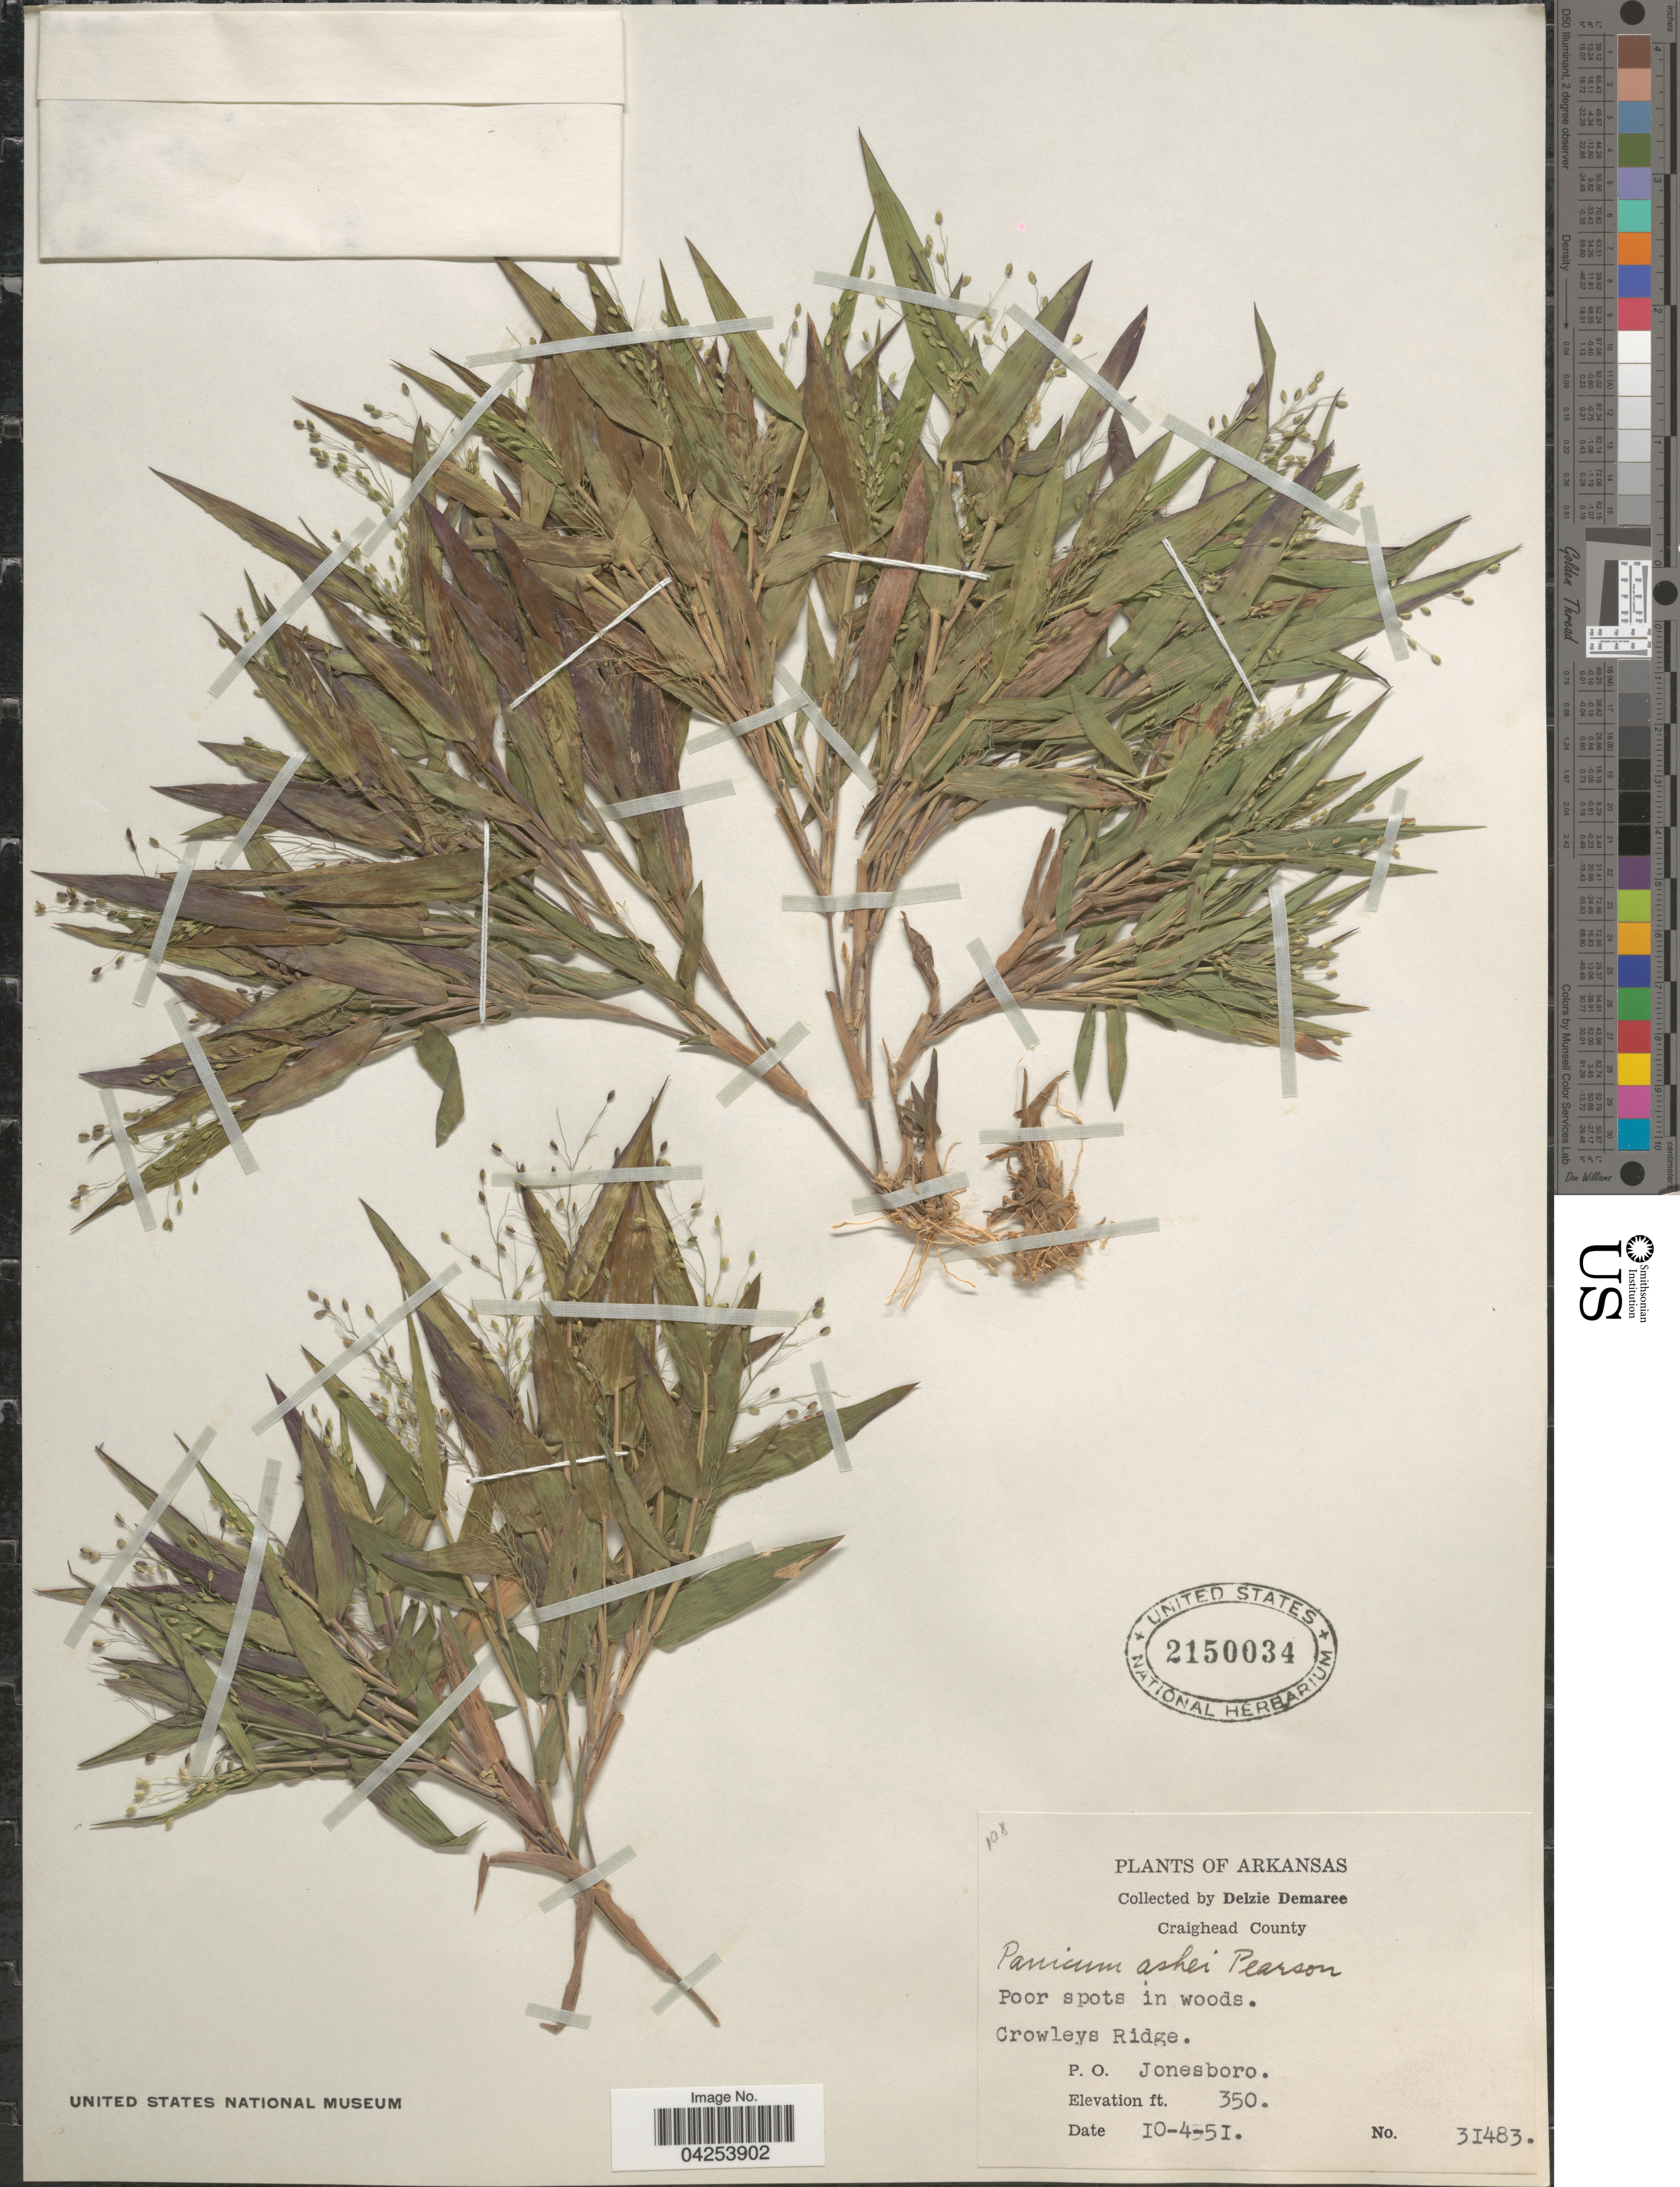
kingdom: Plantae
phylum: Tracheophyta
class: Liliopsida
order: Poales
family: Poaceae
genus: Dichanthelium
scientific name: Dichanthelium commutatum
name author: (Schult.) Gould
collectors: D. Demaree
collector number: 31483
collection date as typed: Transcribed d/m/y: 4/10/51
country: United States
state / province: Arkansas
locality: Craighead County. Crowleys Ridge. P.O. Jonesboro.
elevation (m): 107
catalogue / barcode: US 2150034